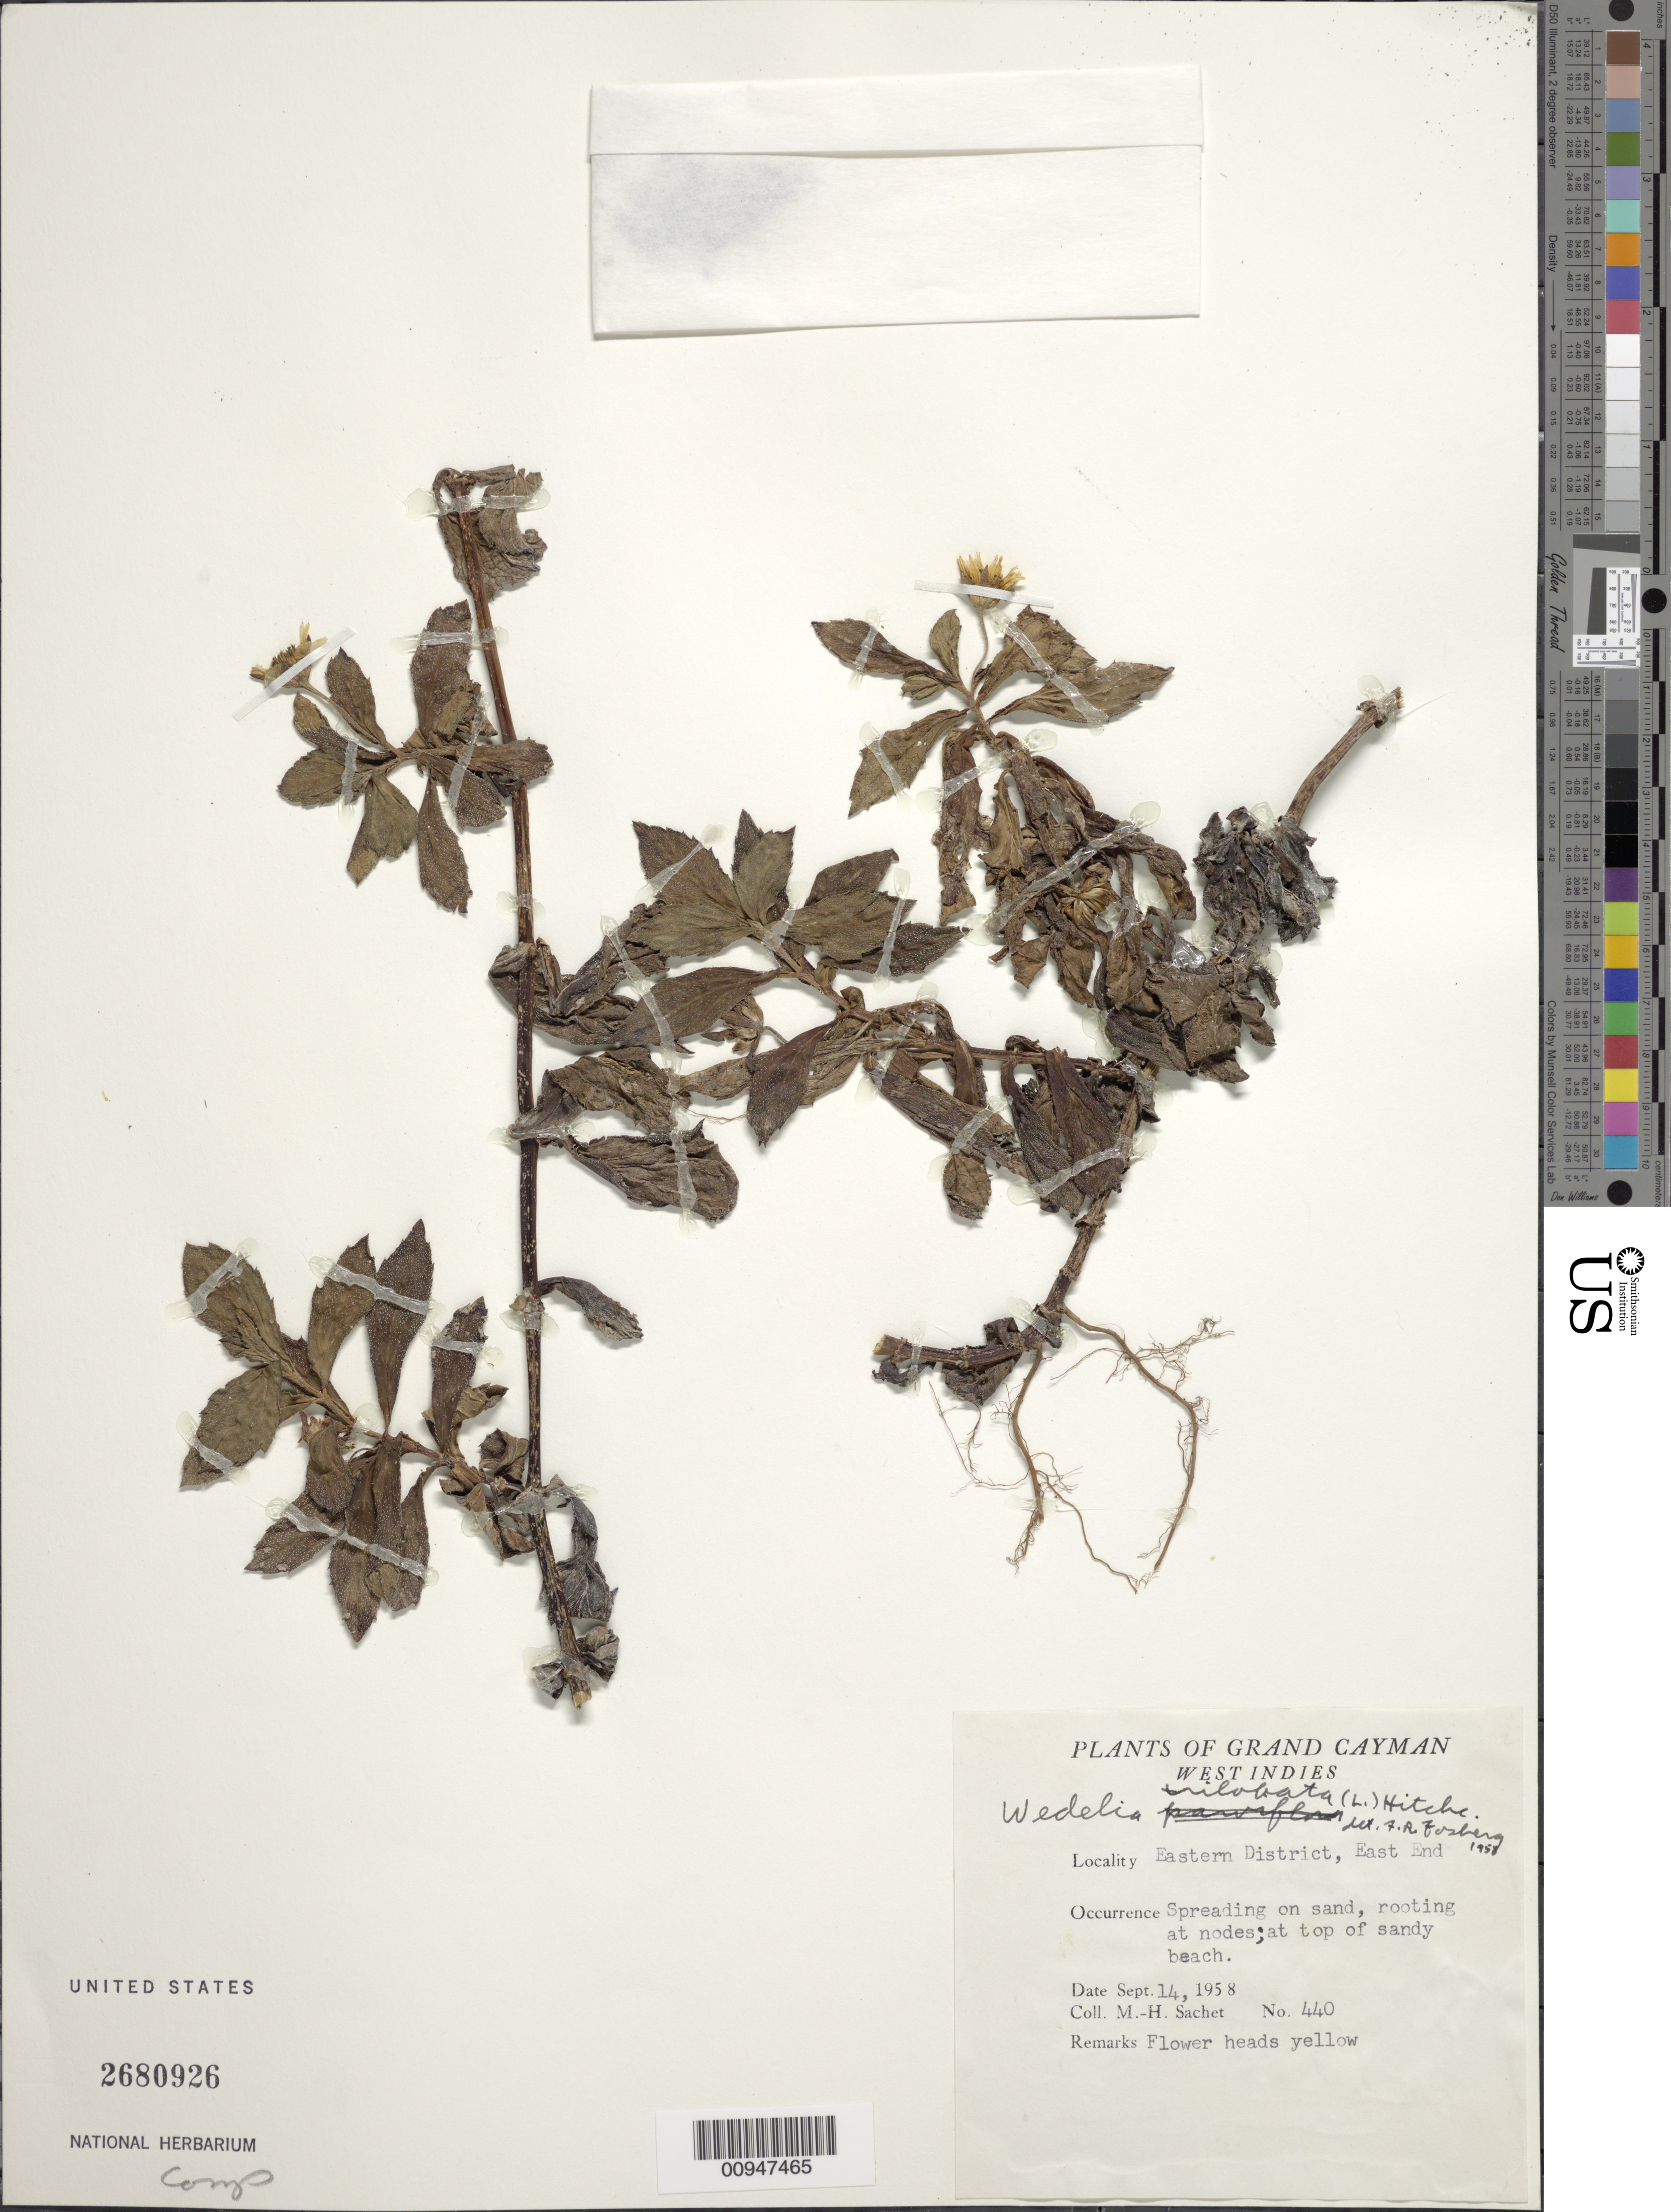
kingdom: Plantae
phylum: Tracheophyta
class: Magnoliopsida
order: Asterales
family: Asteraceae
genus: Sphagneticola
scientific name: Sphagneticola trilobata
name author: (L.) Pruski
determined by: Fosberg, A. R.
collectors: M.-H. Sachet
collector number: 440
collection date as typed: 14 Sep 1958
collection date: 1958-09-14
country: Cayman Islands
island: Grand Cayman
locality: Eastern Dist., East End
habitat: At top of sandy beach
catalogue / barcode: US 2680926